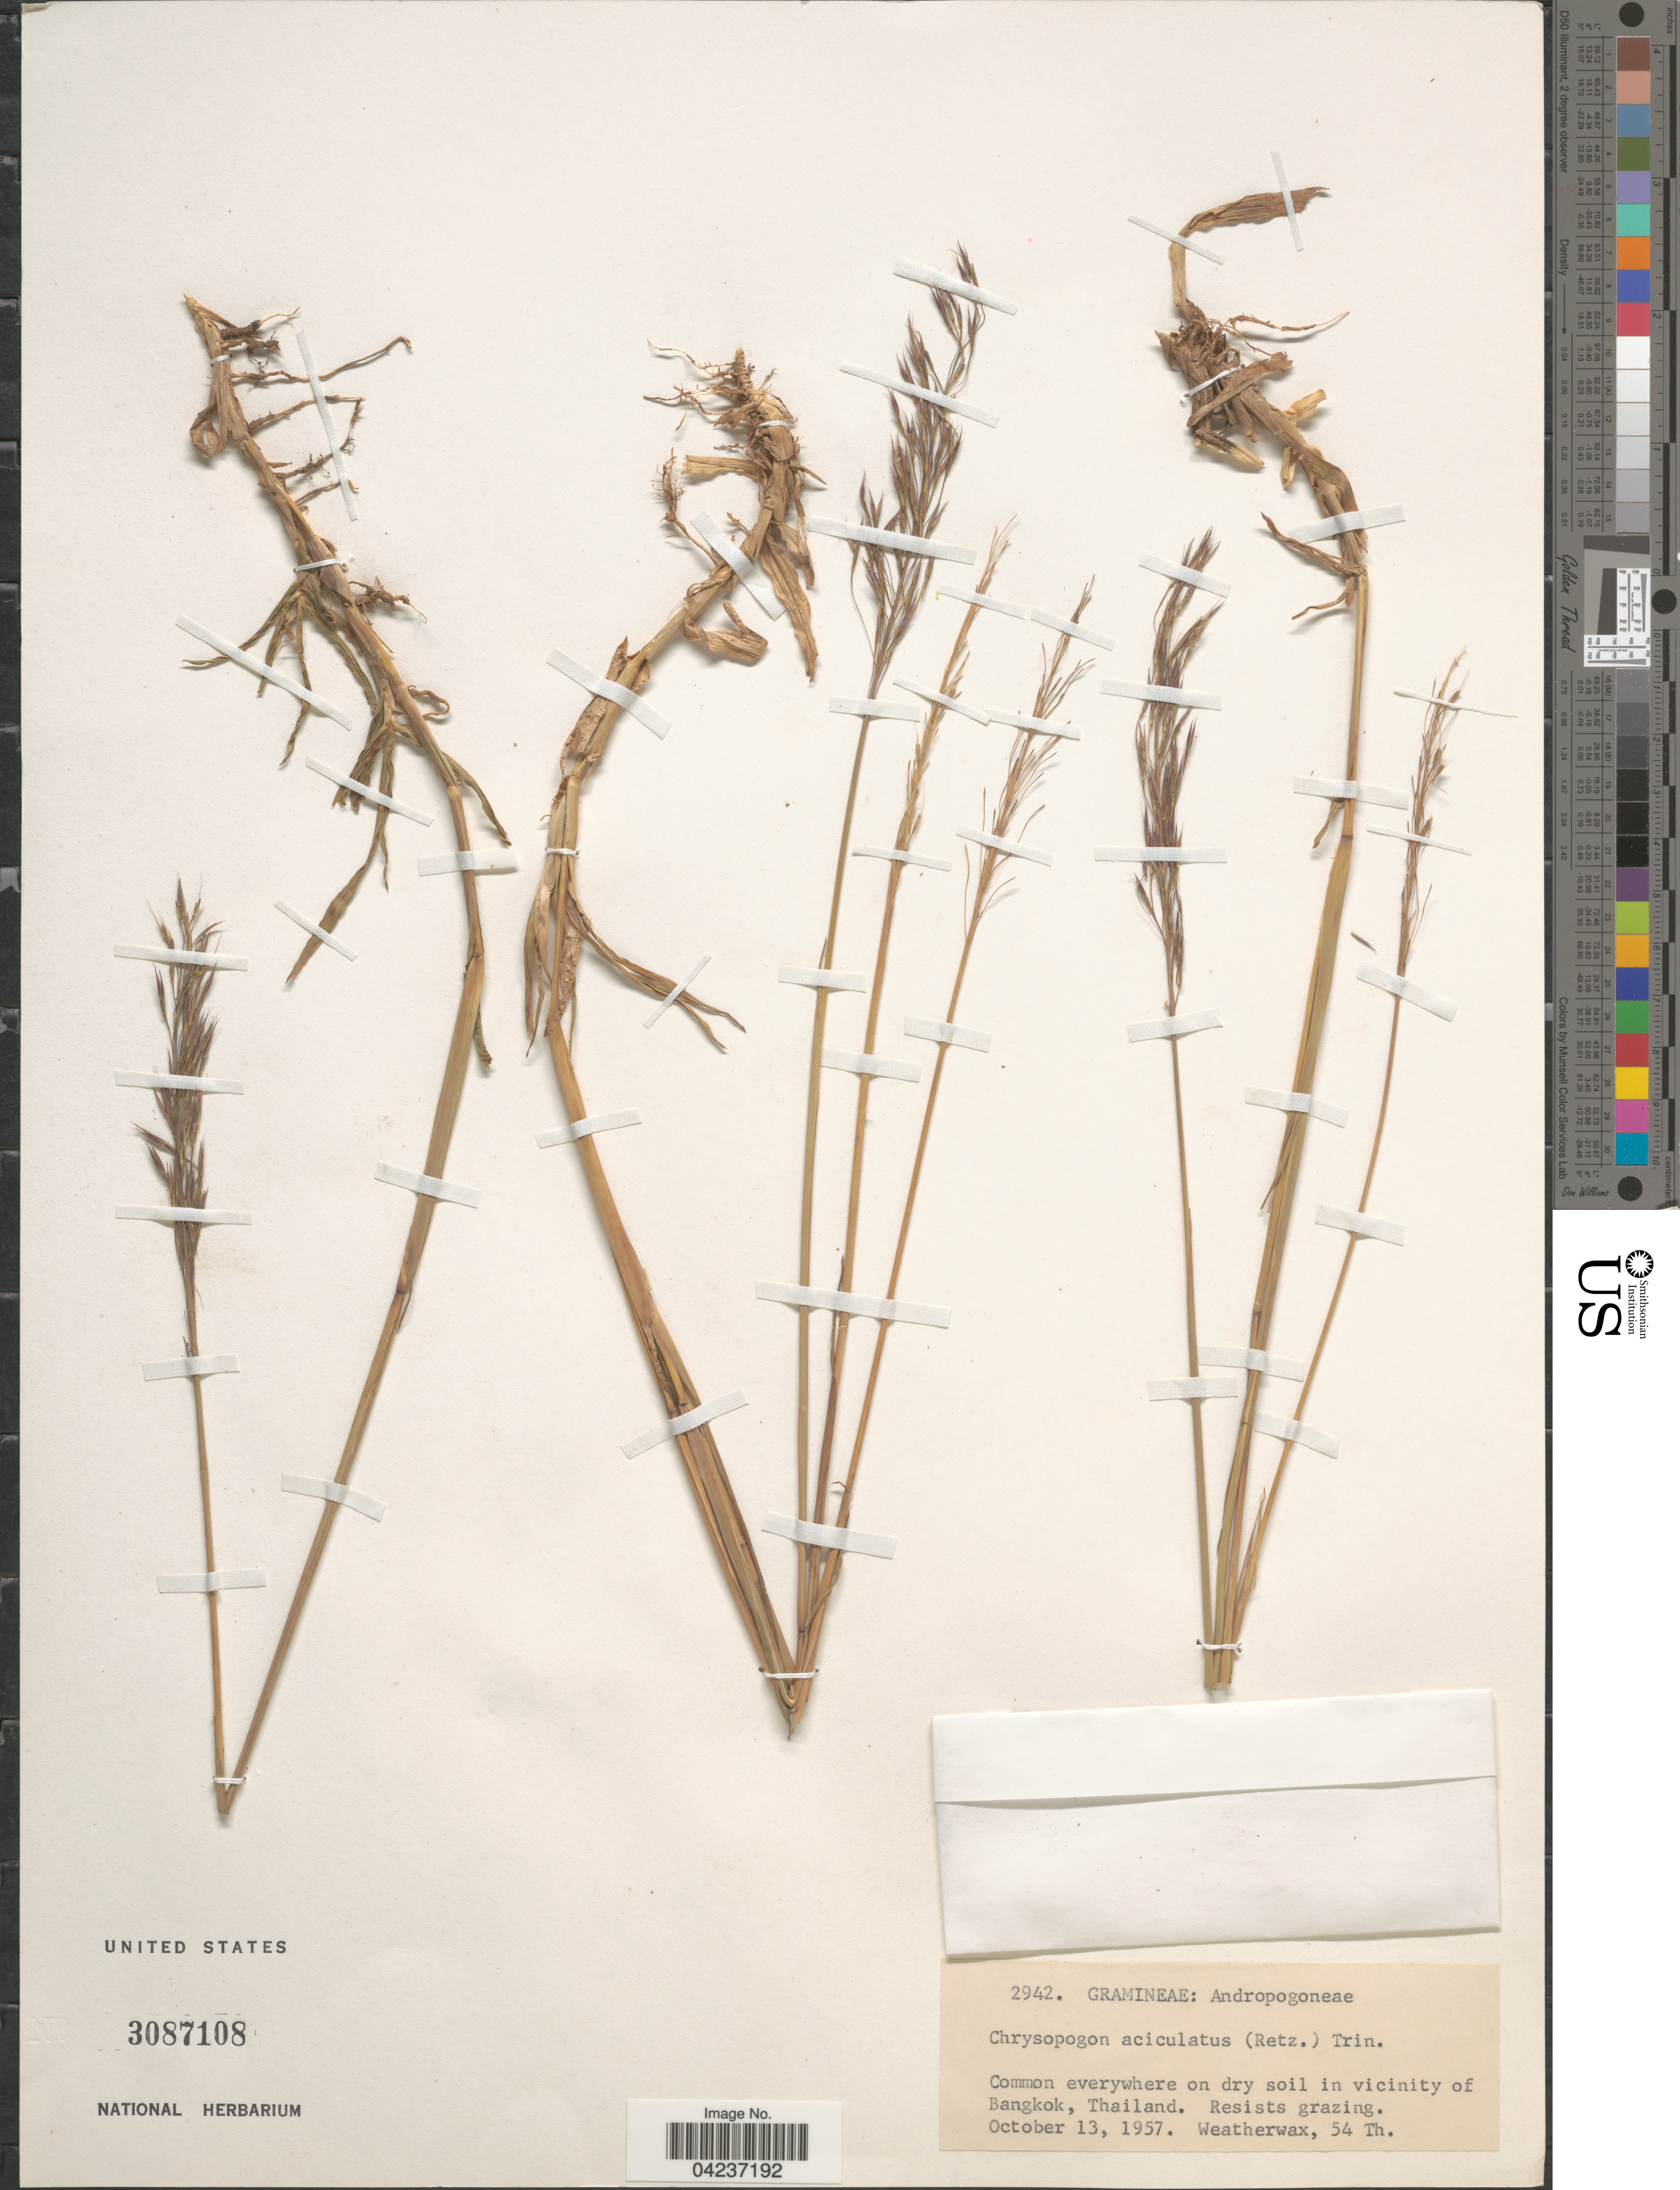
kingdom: Plantae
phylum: Tracheophyta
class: Liliopsida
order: Poales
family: Poaceae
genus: Chrysopogon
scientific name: Chrysopogon aciculatus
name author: (Retz.) Trin.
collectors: -. Weatherwax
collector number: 54 Th.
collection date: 1957-10-13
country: Thailand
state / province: Bangkok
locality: Common everywhere on dry soil in vicinity of Bangkok.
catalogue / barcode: US 3087108